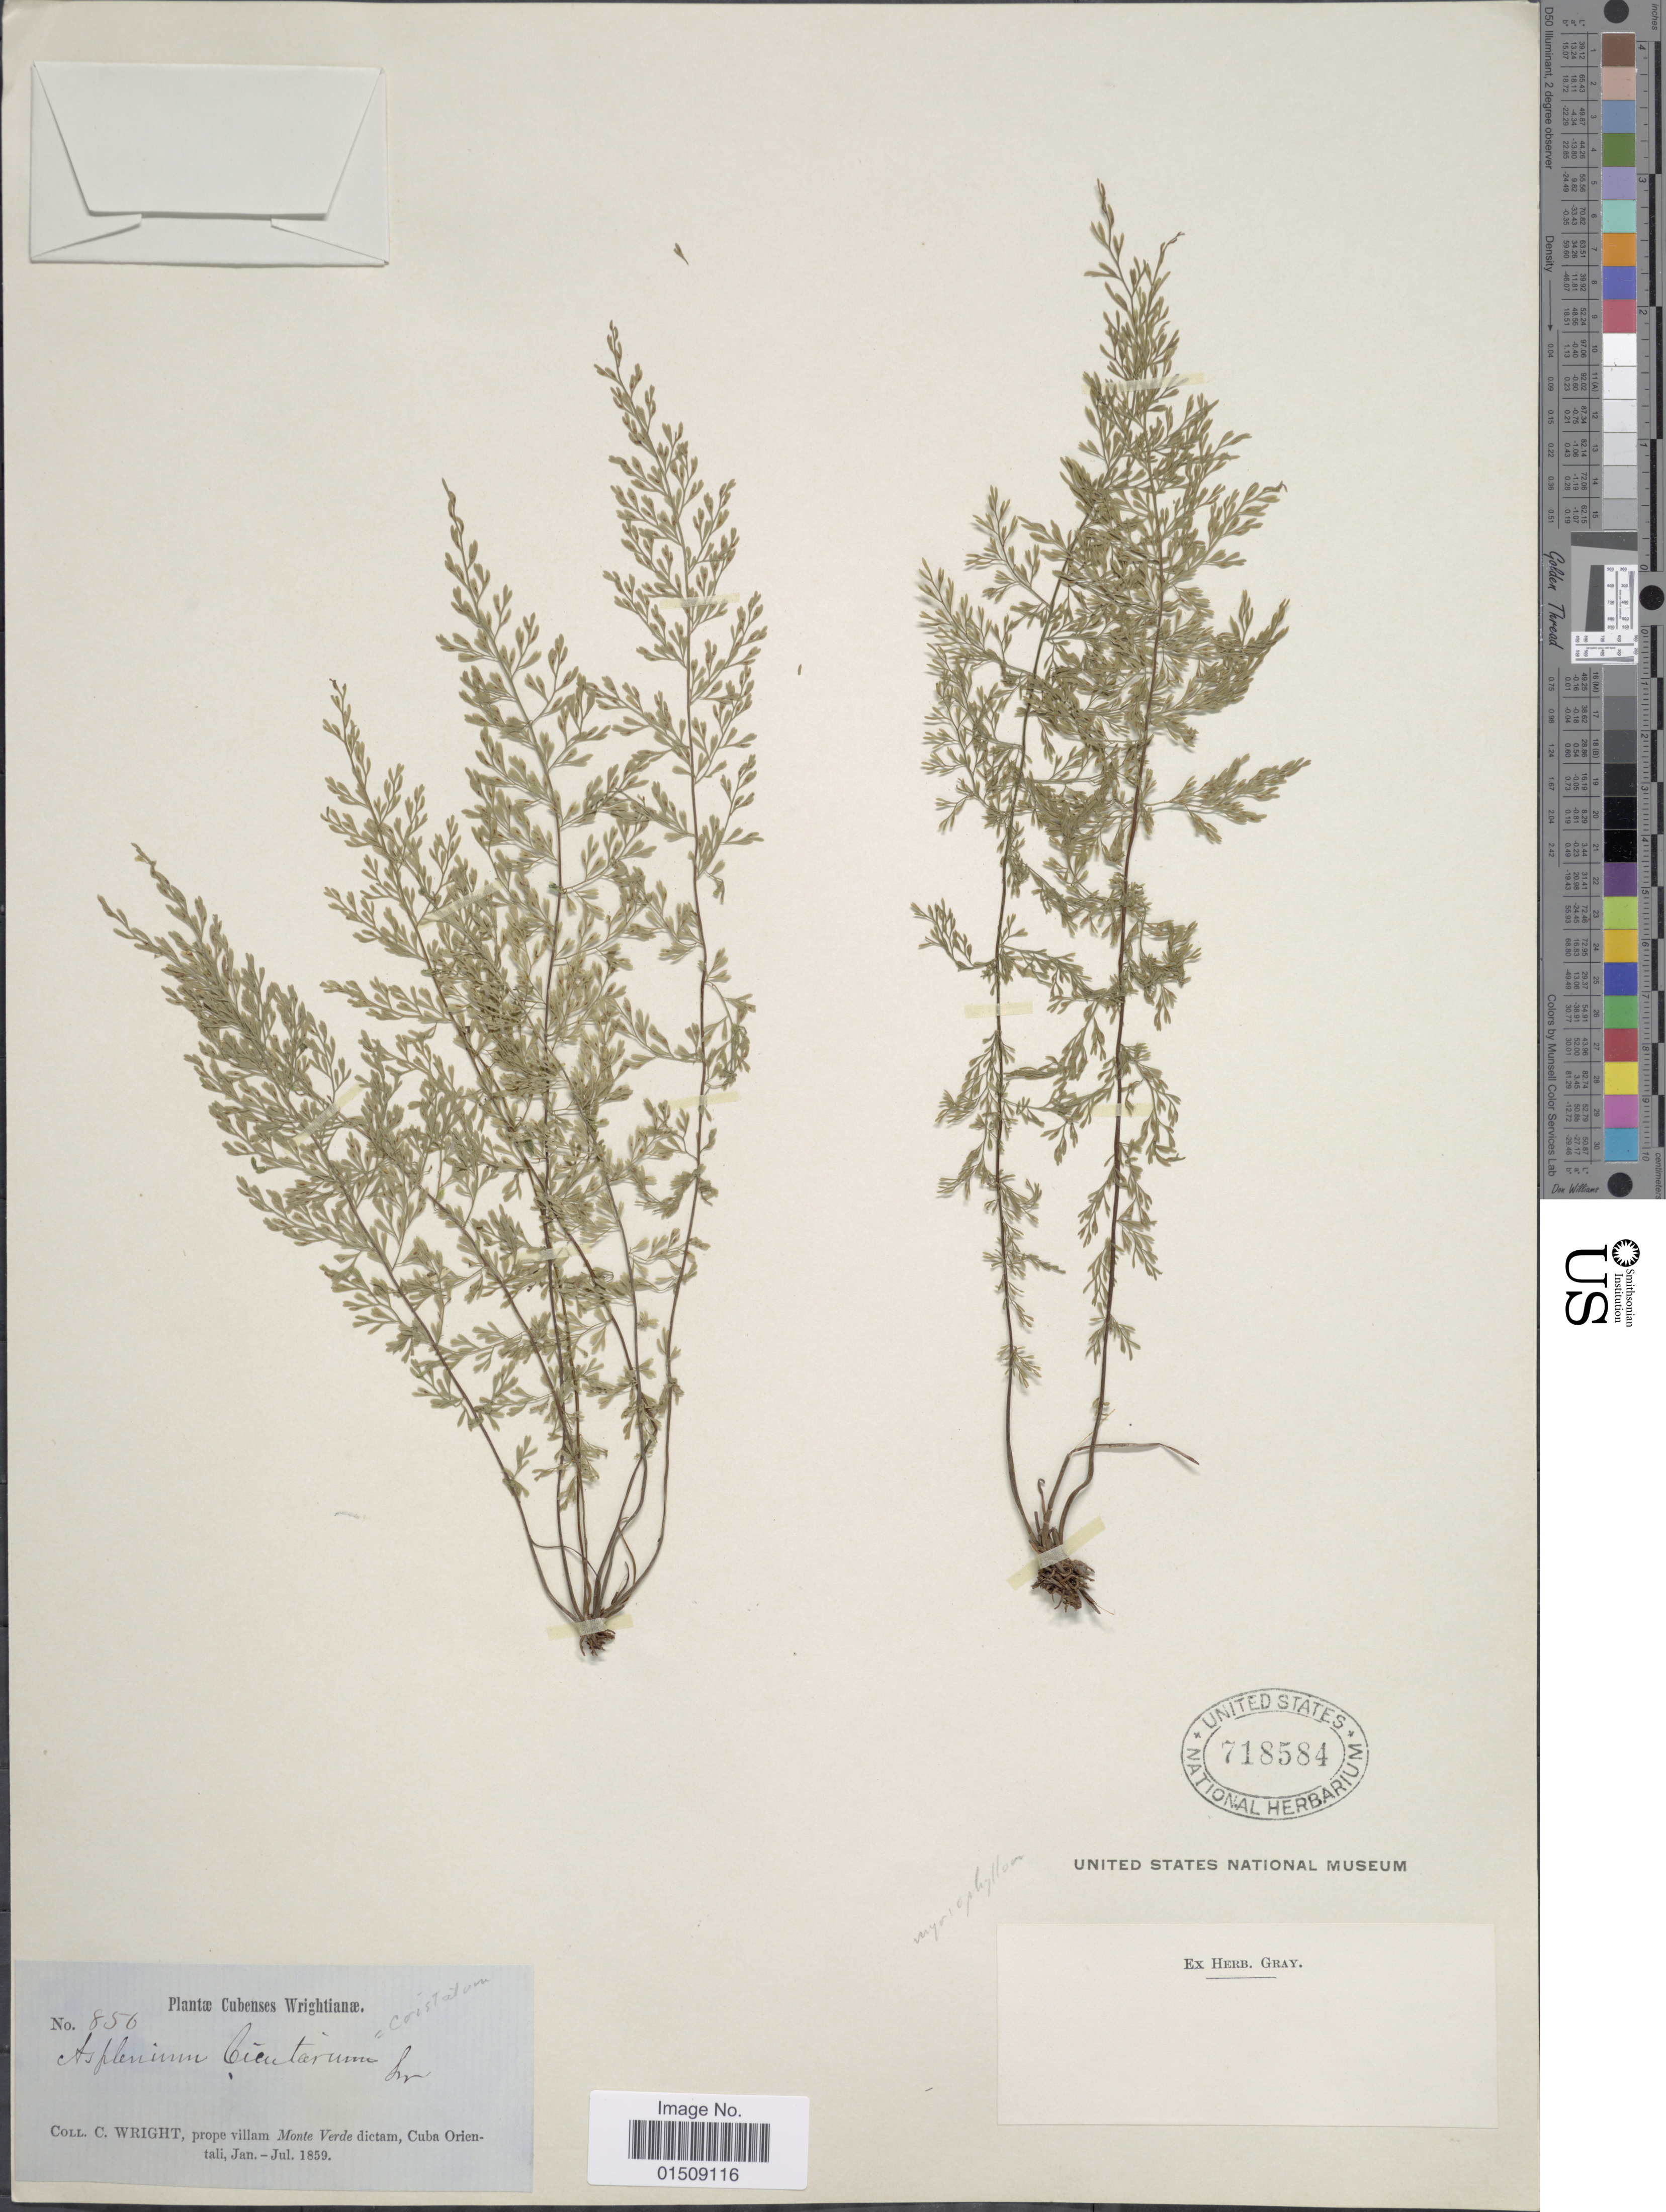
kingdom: Plantae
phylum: Tracheophyta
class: Polypodiopsida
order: Polypodiales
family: Aspleniaceae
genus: Asplenium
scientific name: Asplenium myriophyllum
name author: (Sw.) C. Presl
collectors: C. Wright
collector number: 856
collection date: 1859-01/1859-07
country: Cuba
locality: Cubenses, prope villam Monte Verde dictam, Cuba Orientali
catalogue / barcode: US 718584